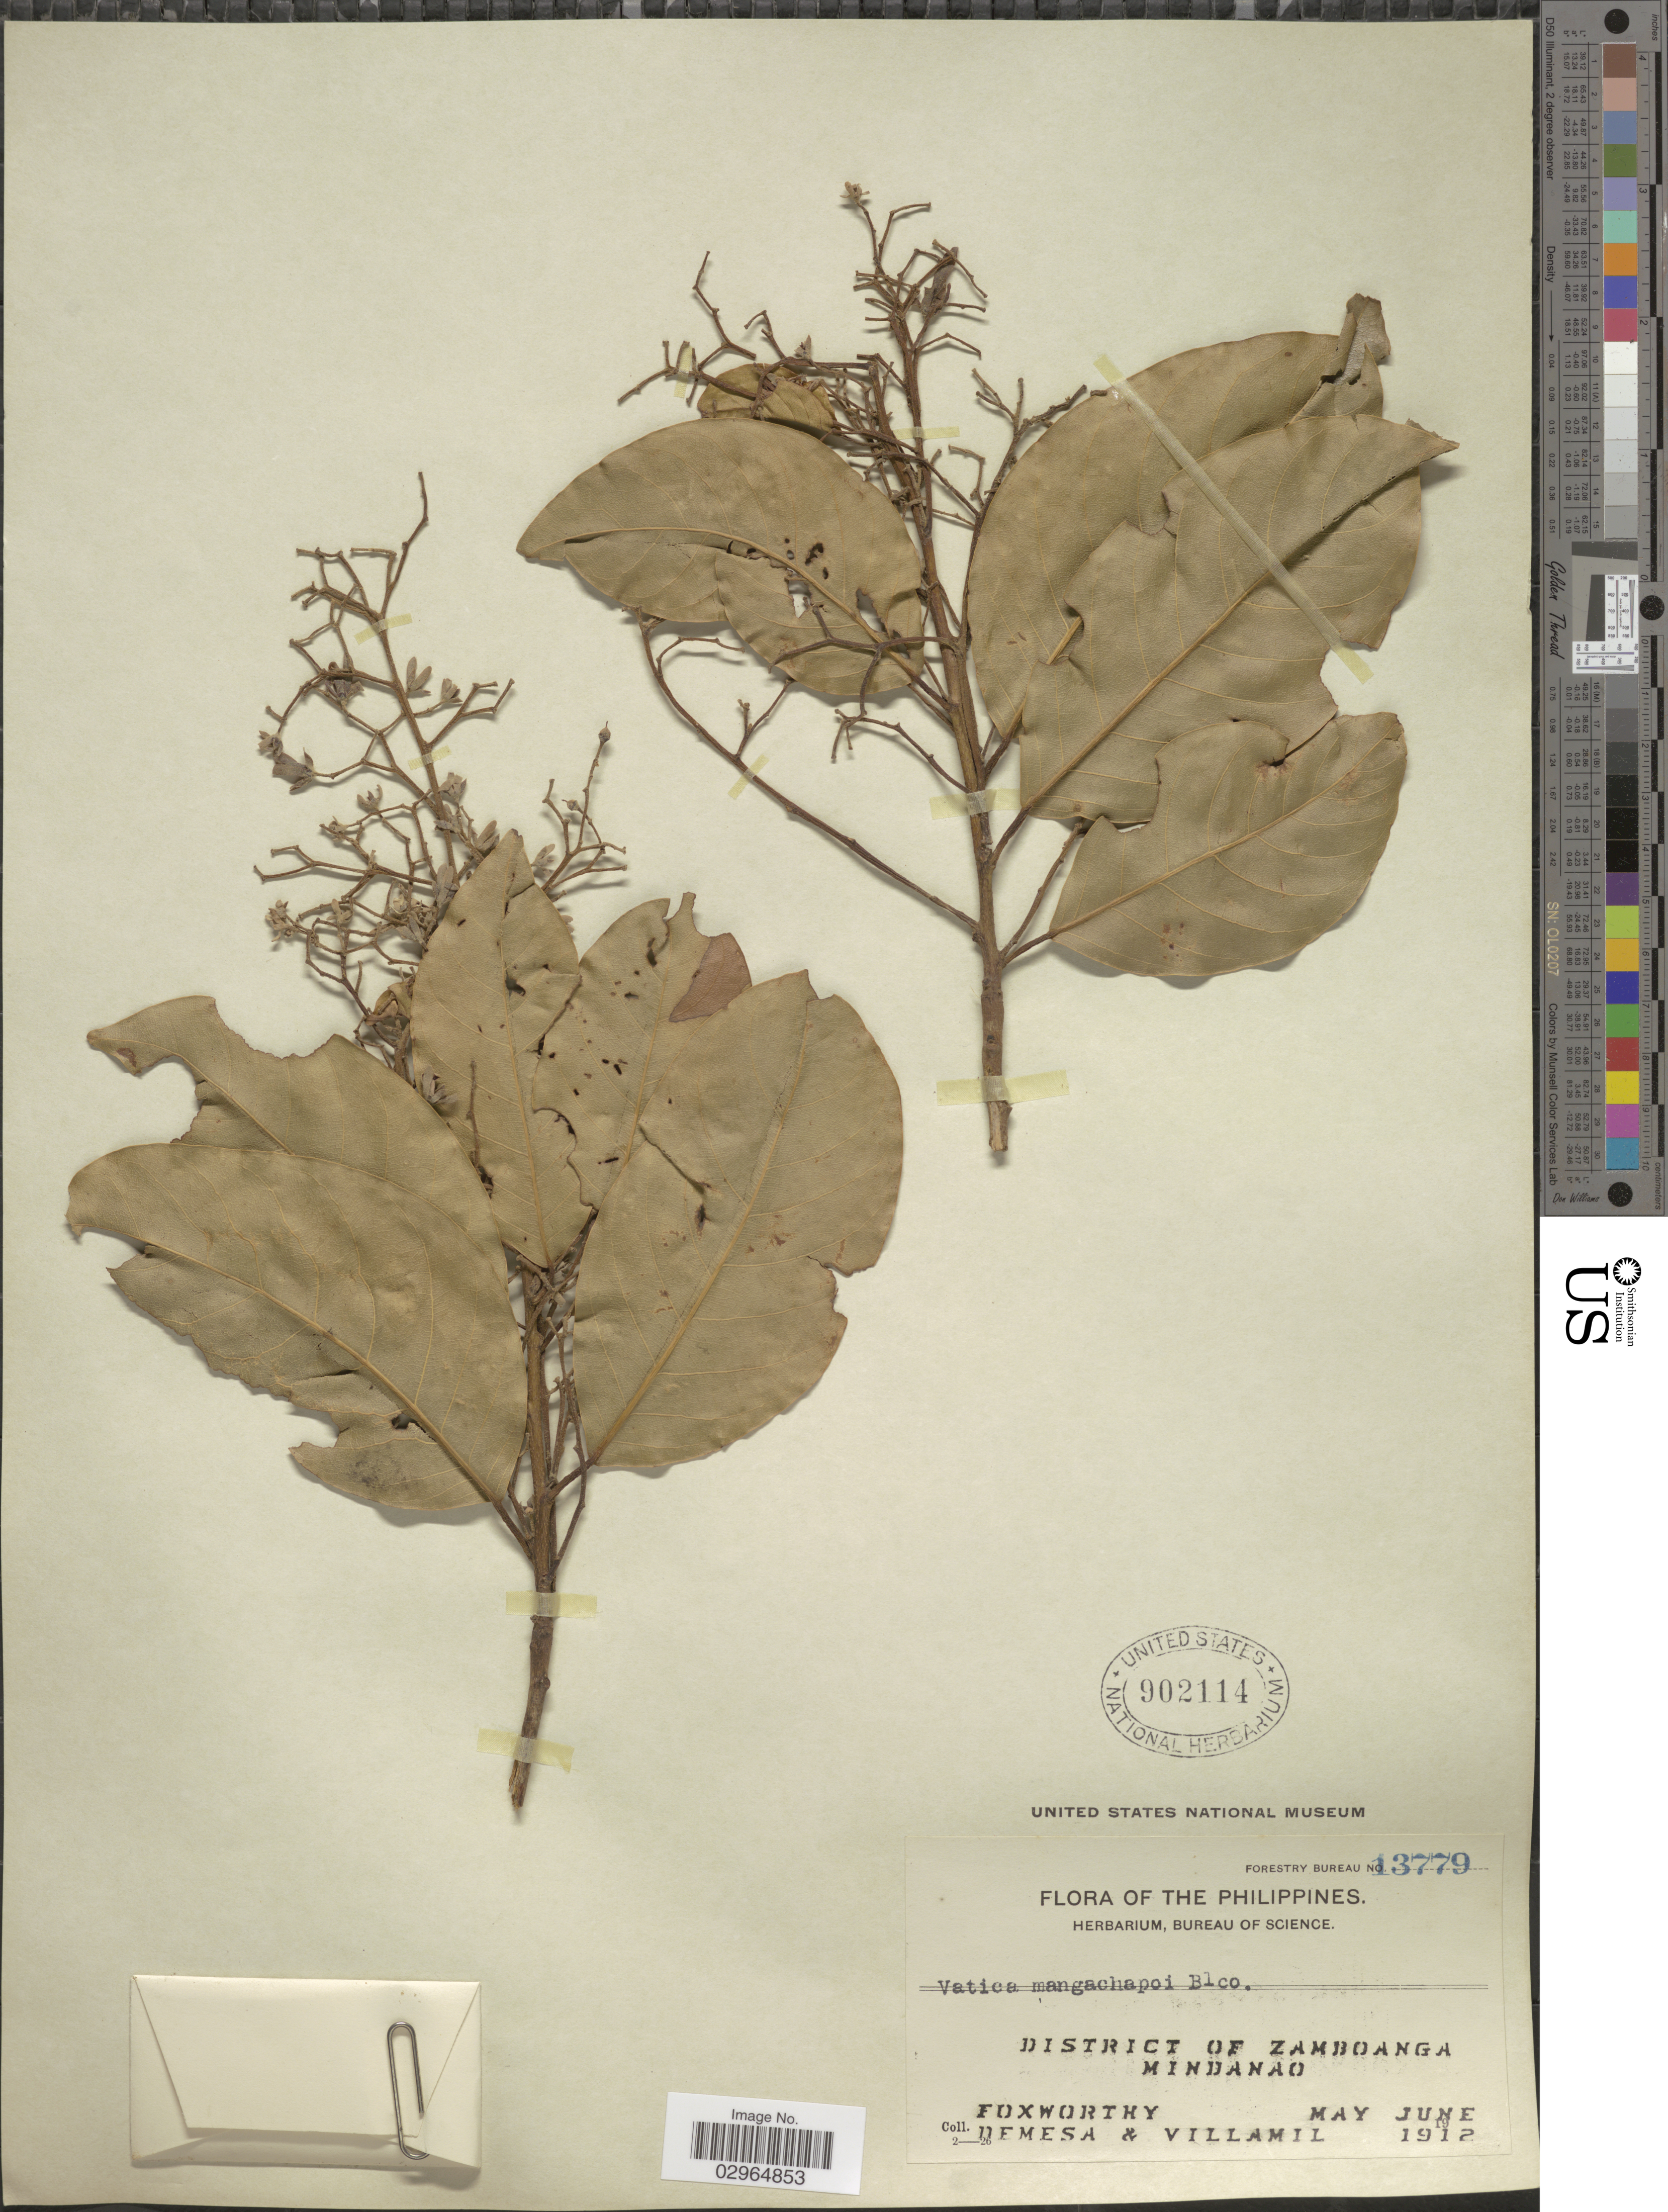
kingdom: Plantae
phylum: Tracheophyta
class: Magnoliopsida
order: Malvales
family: Dipterocarpaceae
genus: Vatica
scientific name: Vatica mangachapoi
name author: Blanco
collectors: Foxworthy, Demesa & Villamil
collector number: Forestry Bureau 13779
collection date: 1912-05/1912-06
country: Philippines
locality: District of Zamboanga. Mindanao.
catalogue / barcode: US 902114